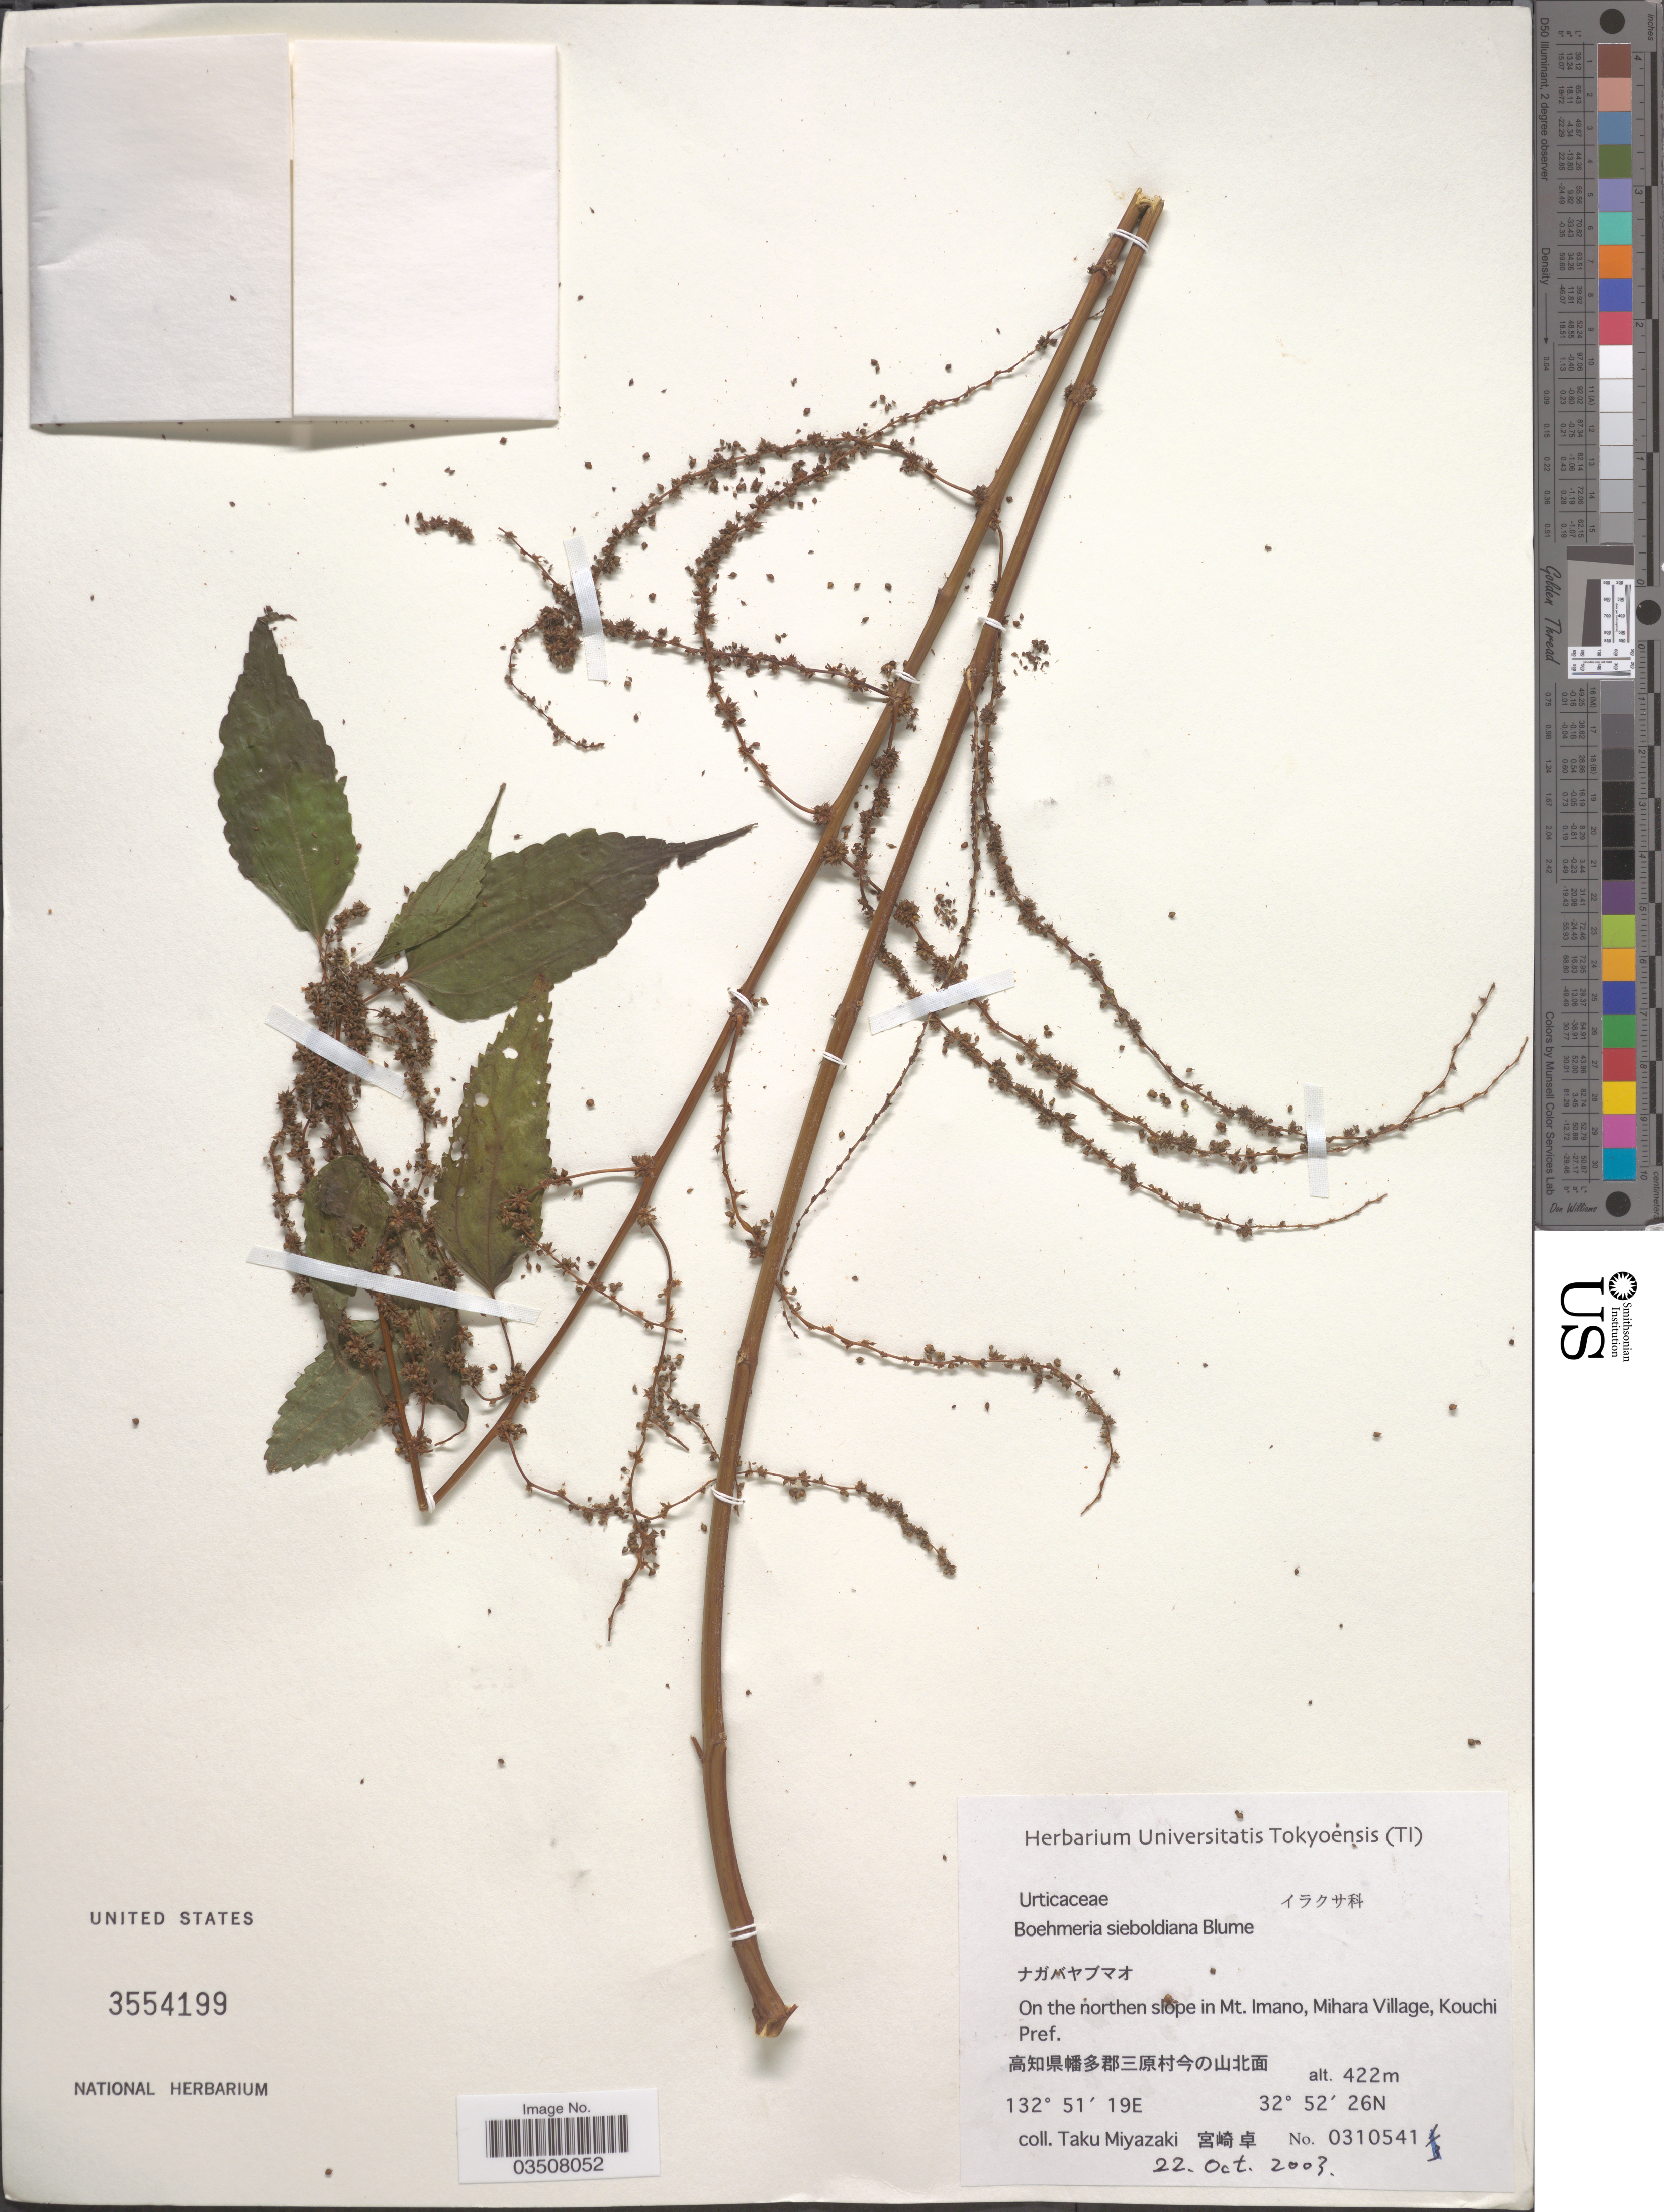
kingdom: Plantae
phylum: Tracheophyta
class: Magnoliopsida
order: Rosales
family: Urticaceae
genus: Boehmeria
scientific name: Boehmeria sieboldiana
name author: Blume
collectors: T. Miyazaki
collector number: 0310541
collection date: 2003-10-22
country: Japan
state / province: Koti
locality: On the northern slope in Mt. Imano, Mihara Village, Kouchi Pref.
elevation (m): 422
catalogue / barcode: US 3554199